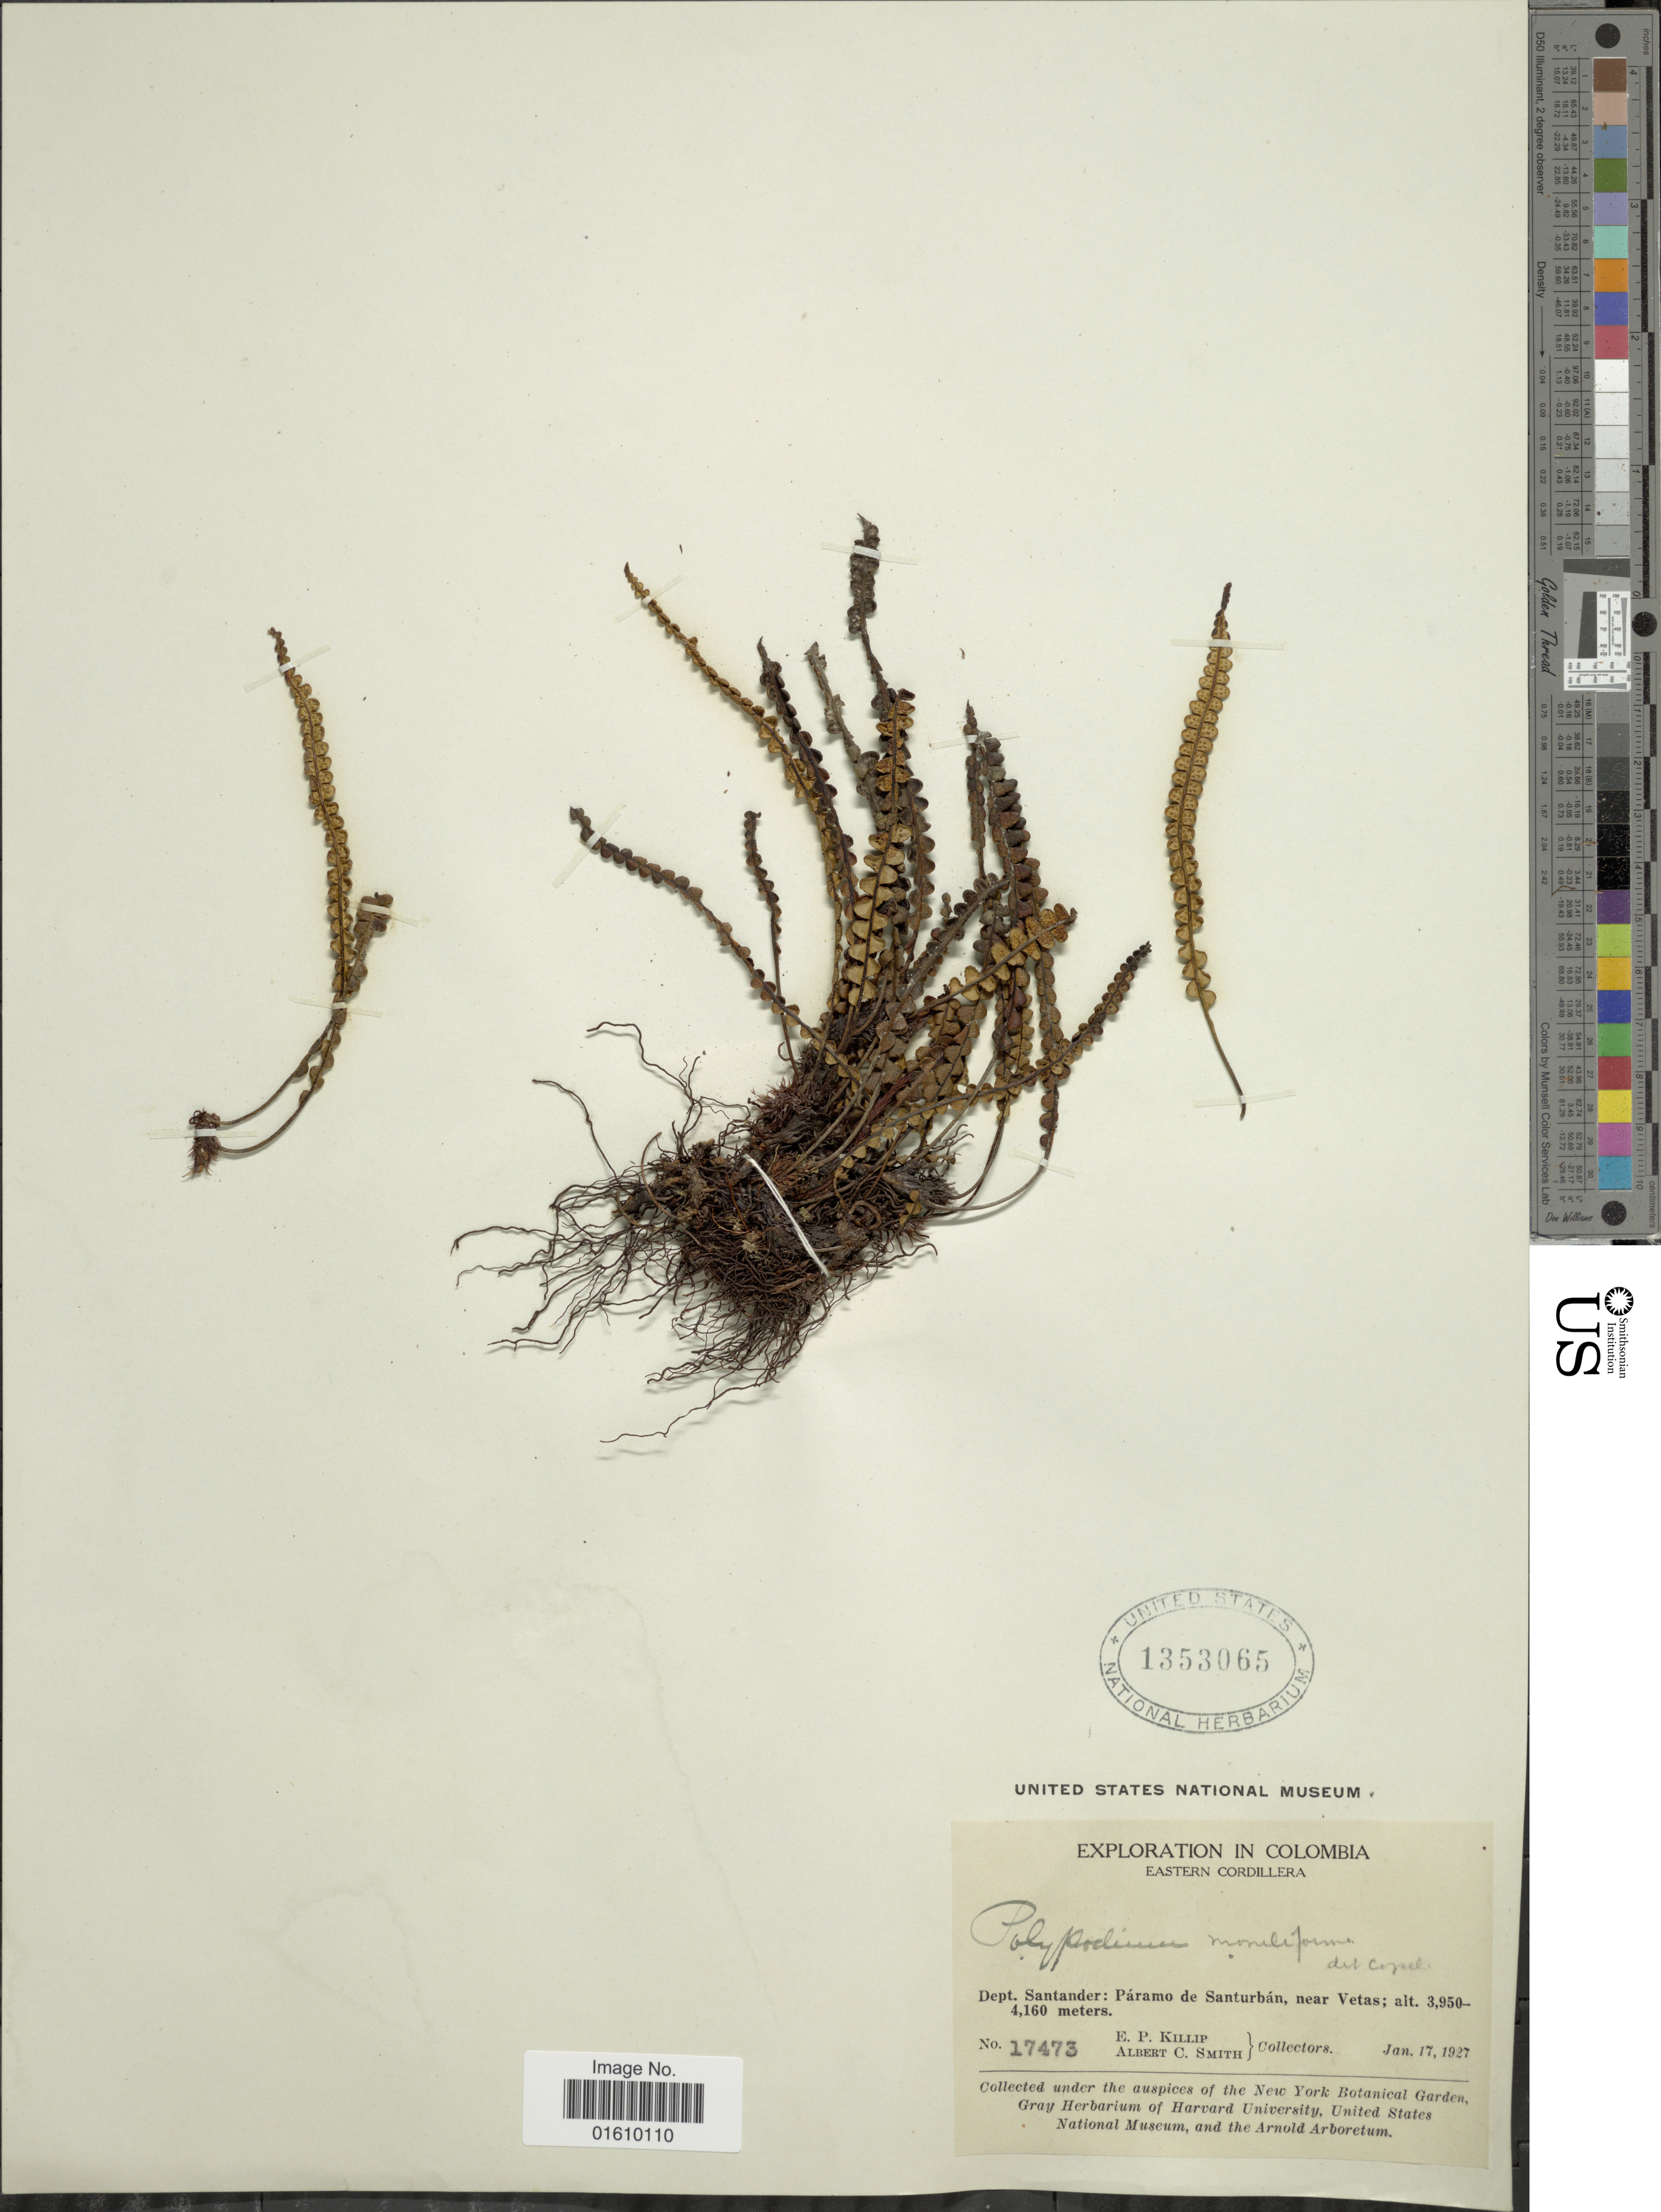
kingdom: Plantae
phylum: Tracheophyta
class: Polypodiopsida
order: Polypodiales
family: Polypodiaceae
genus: Melpomene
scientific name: Melpomene moniliformis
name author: (Lag. ex Sw.) A.R. Sm. & R.C. Moran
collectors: E. P. Killip & A. C. Smith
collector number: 17473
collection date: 1927-01-17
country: Colombia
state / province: Santander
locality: Eastern Cordillera, Páramo de Santurbán, near Vetas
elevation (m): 3950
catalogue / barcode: US 1353065